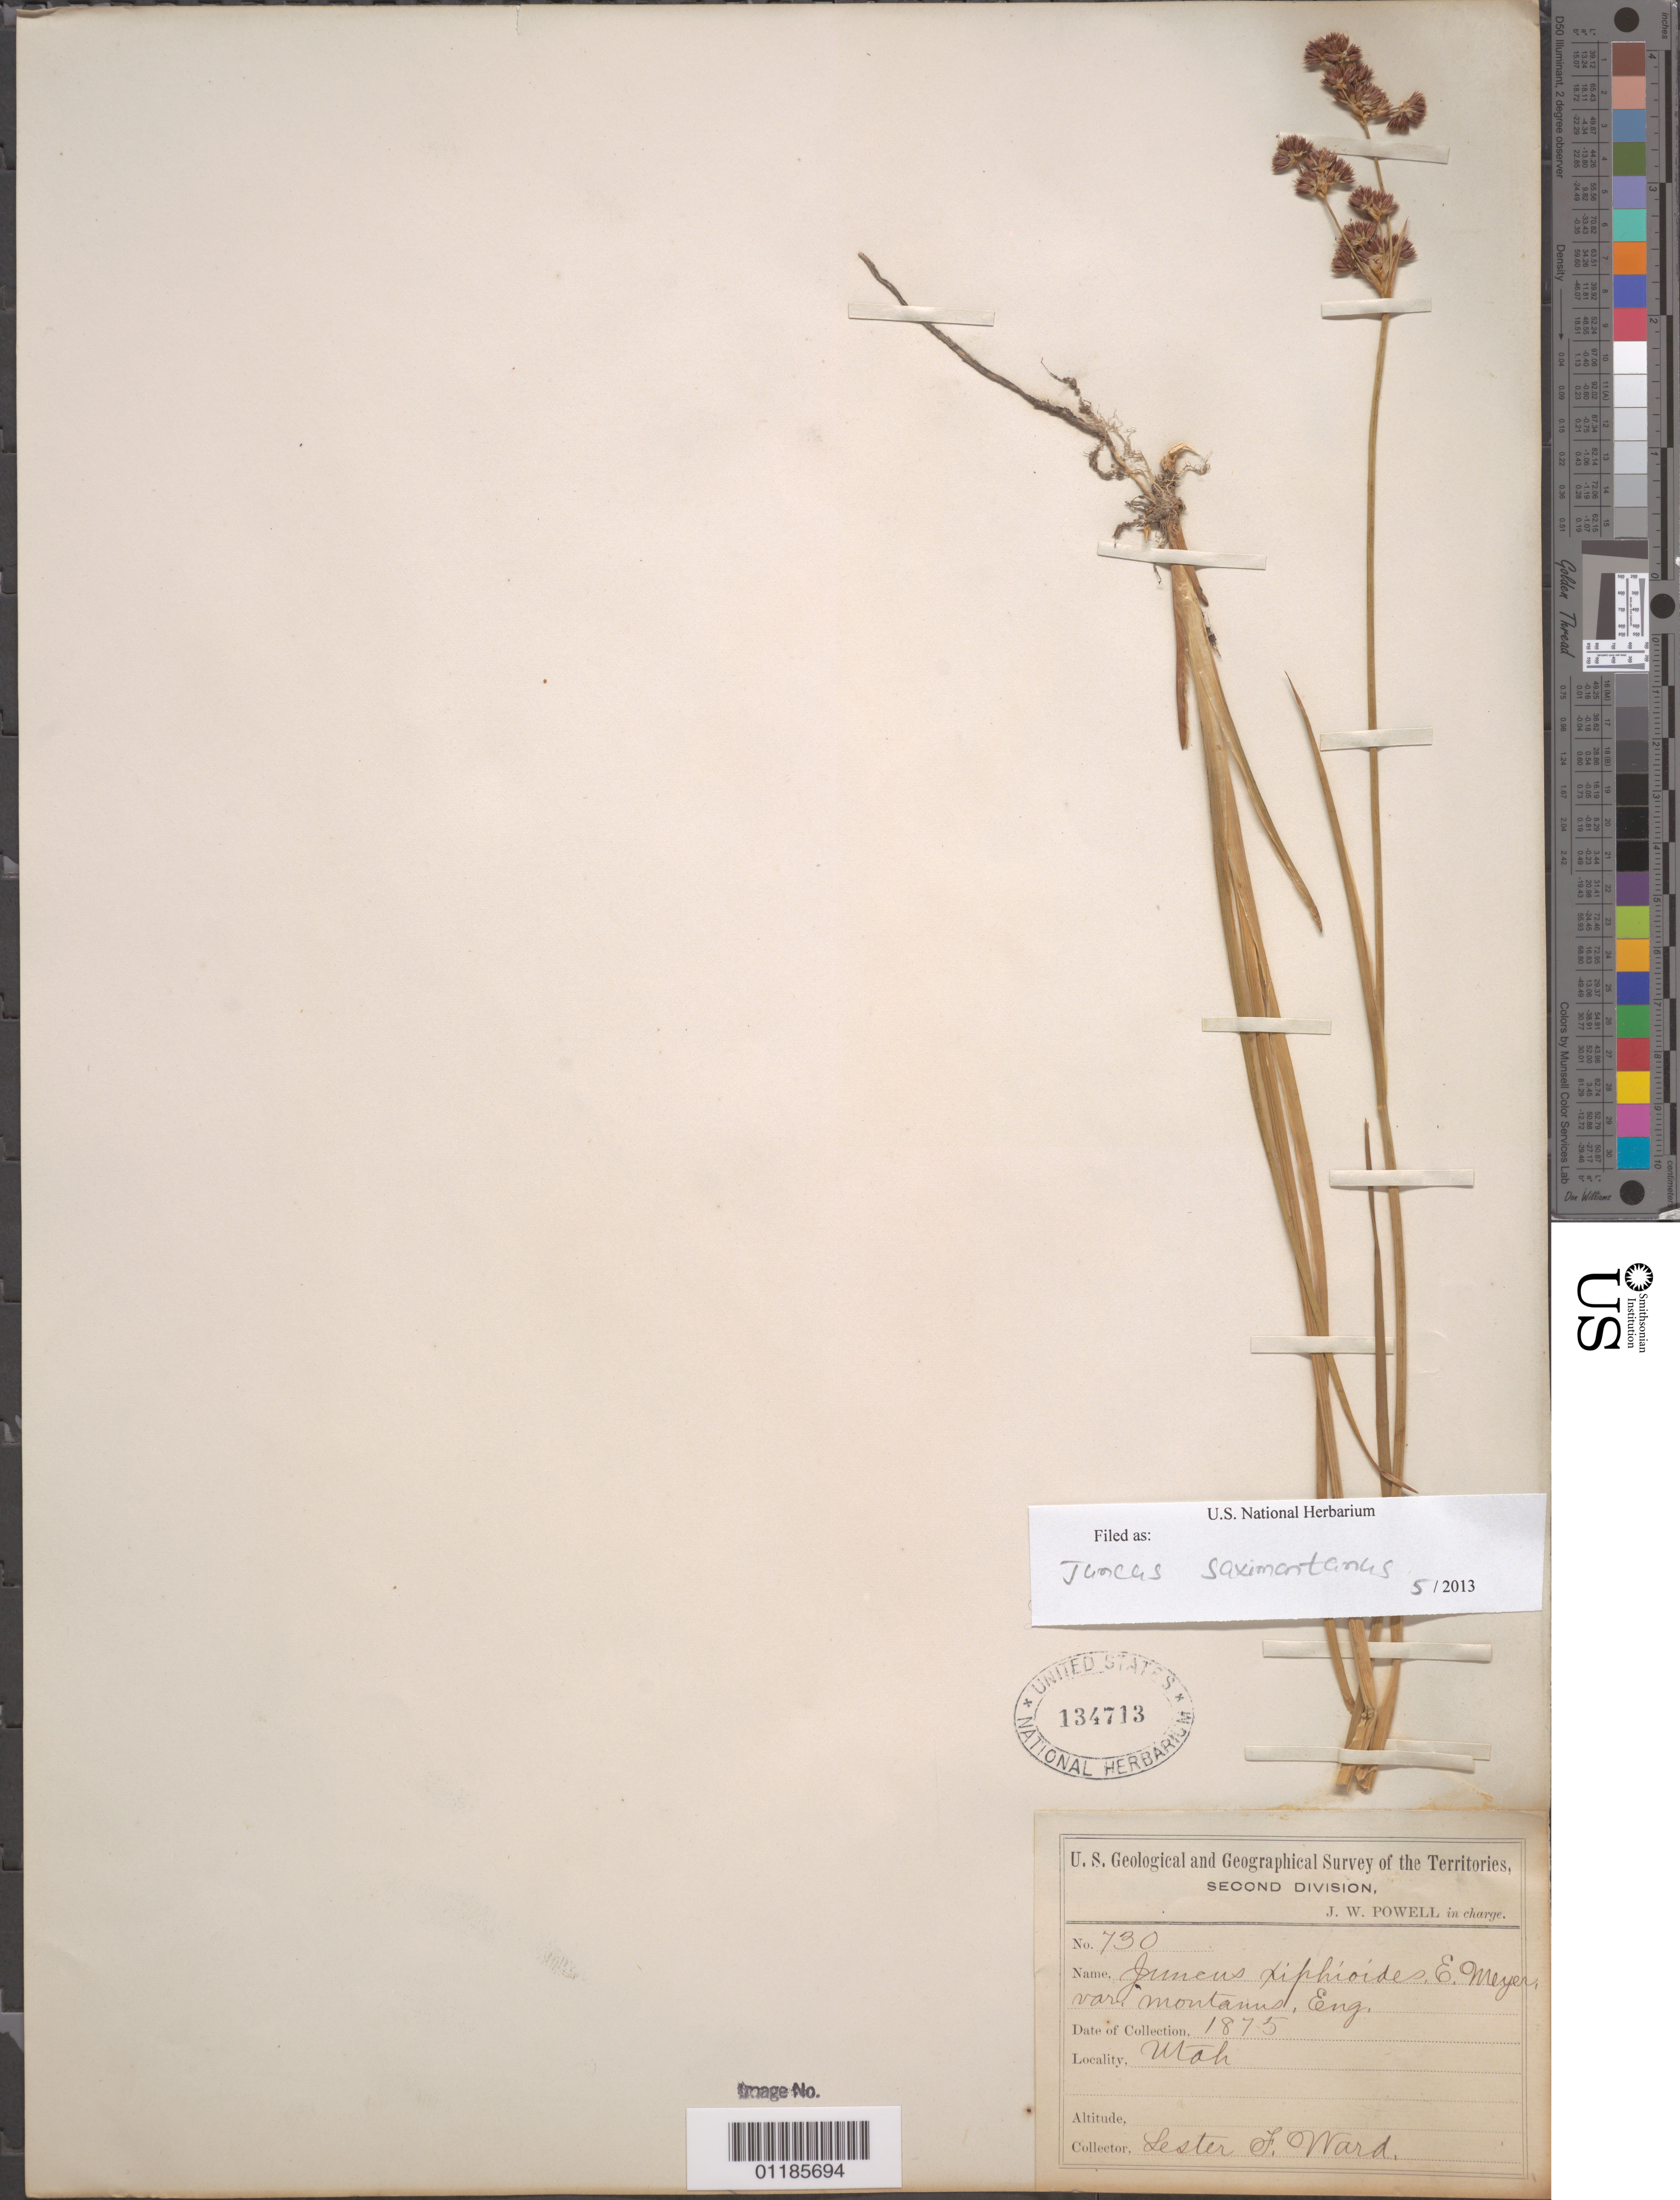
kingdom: Plantae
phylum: Tracheophyta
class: Liliopsida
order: Poales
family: Juncaceae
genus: Juncus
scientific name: Juncus saximontanus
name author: A. Nelson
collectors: L. F. Ward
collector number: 730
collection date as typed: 1875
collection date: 1875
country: United States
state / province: Utah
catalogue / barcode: US 134713